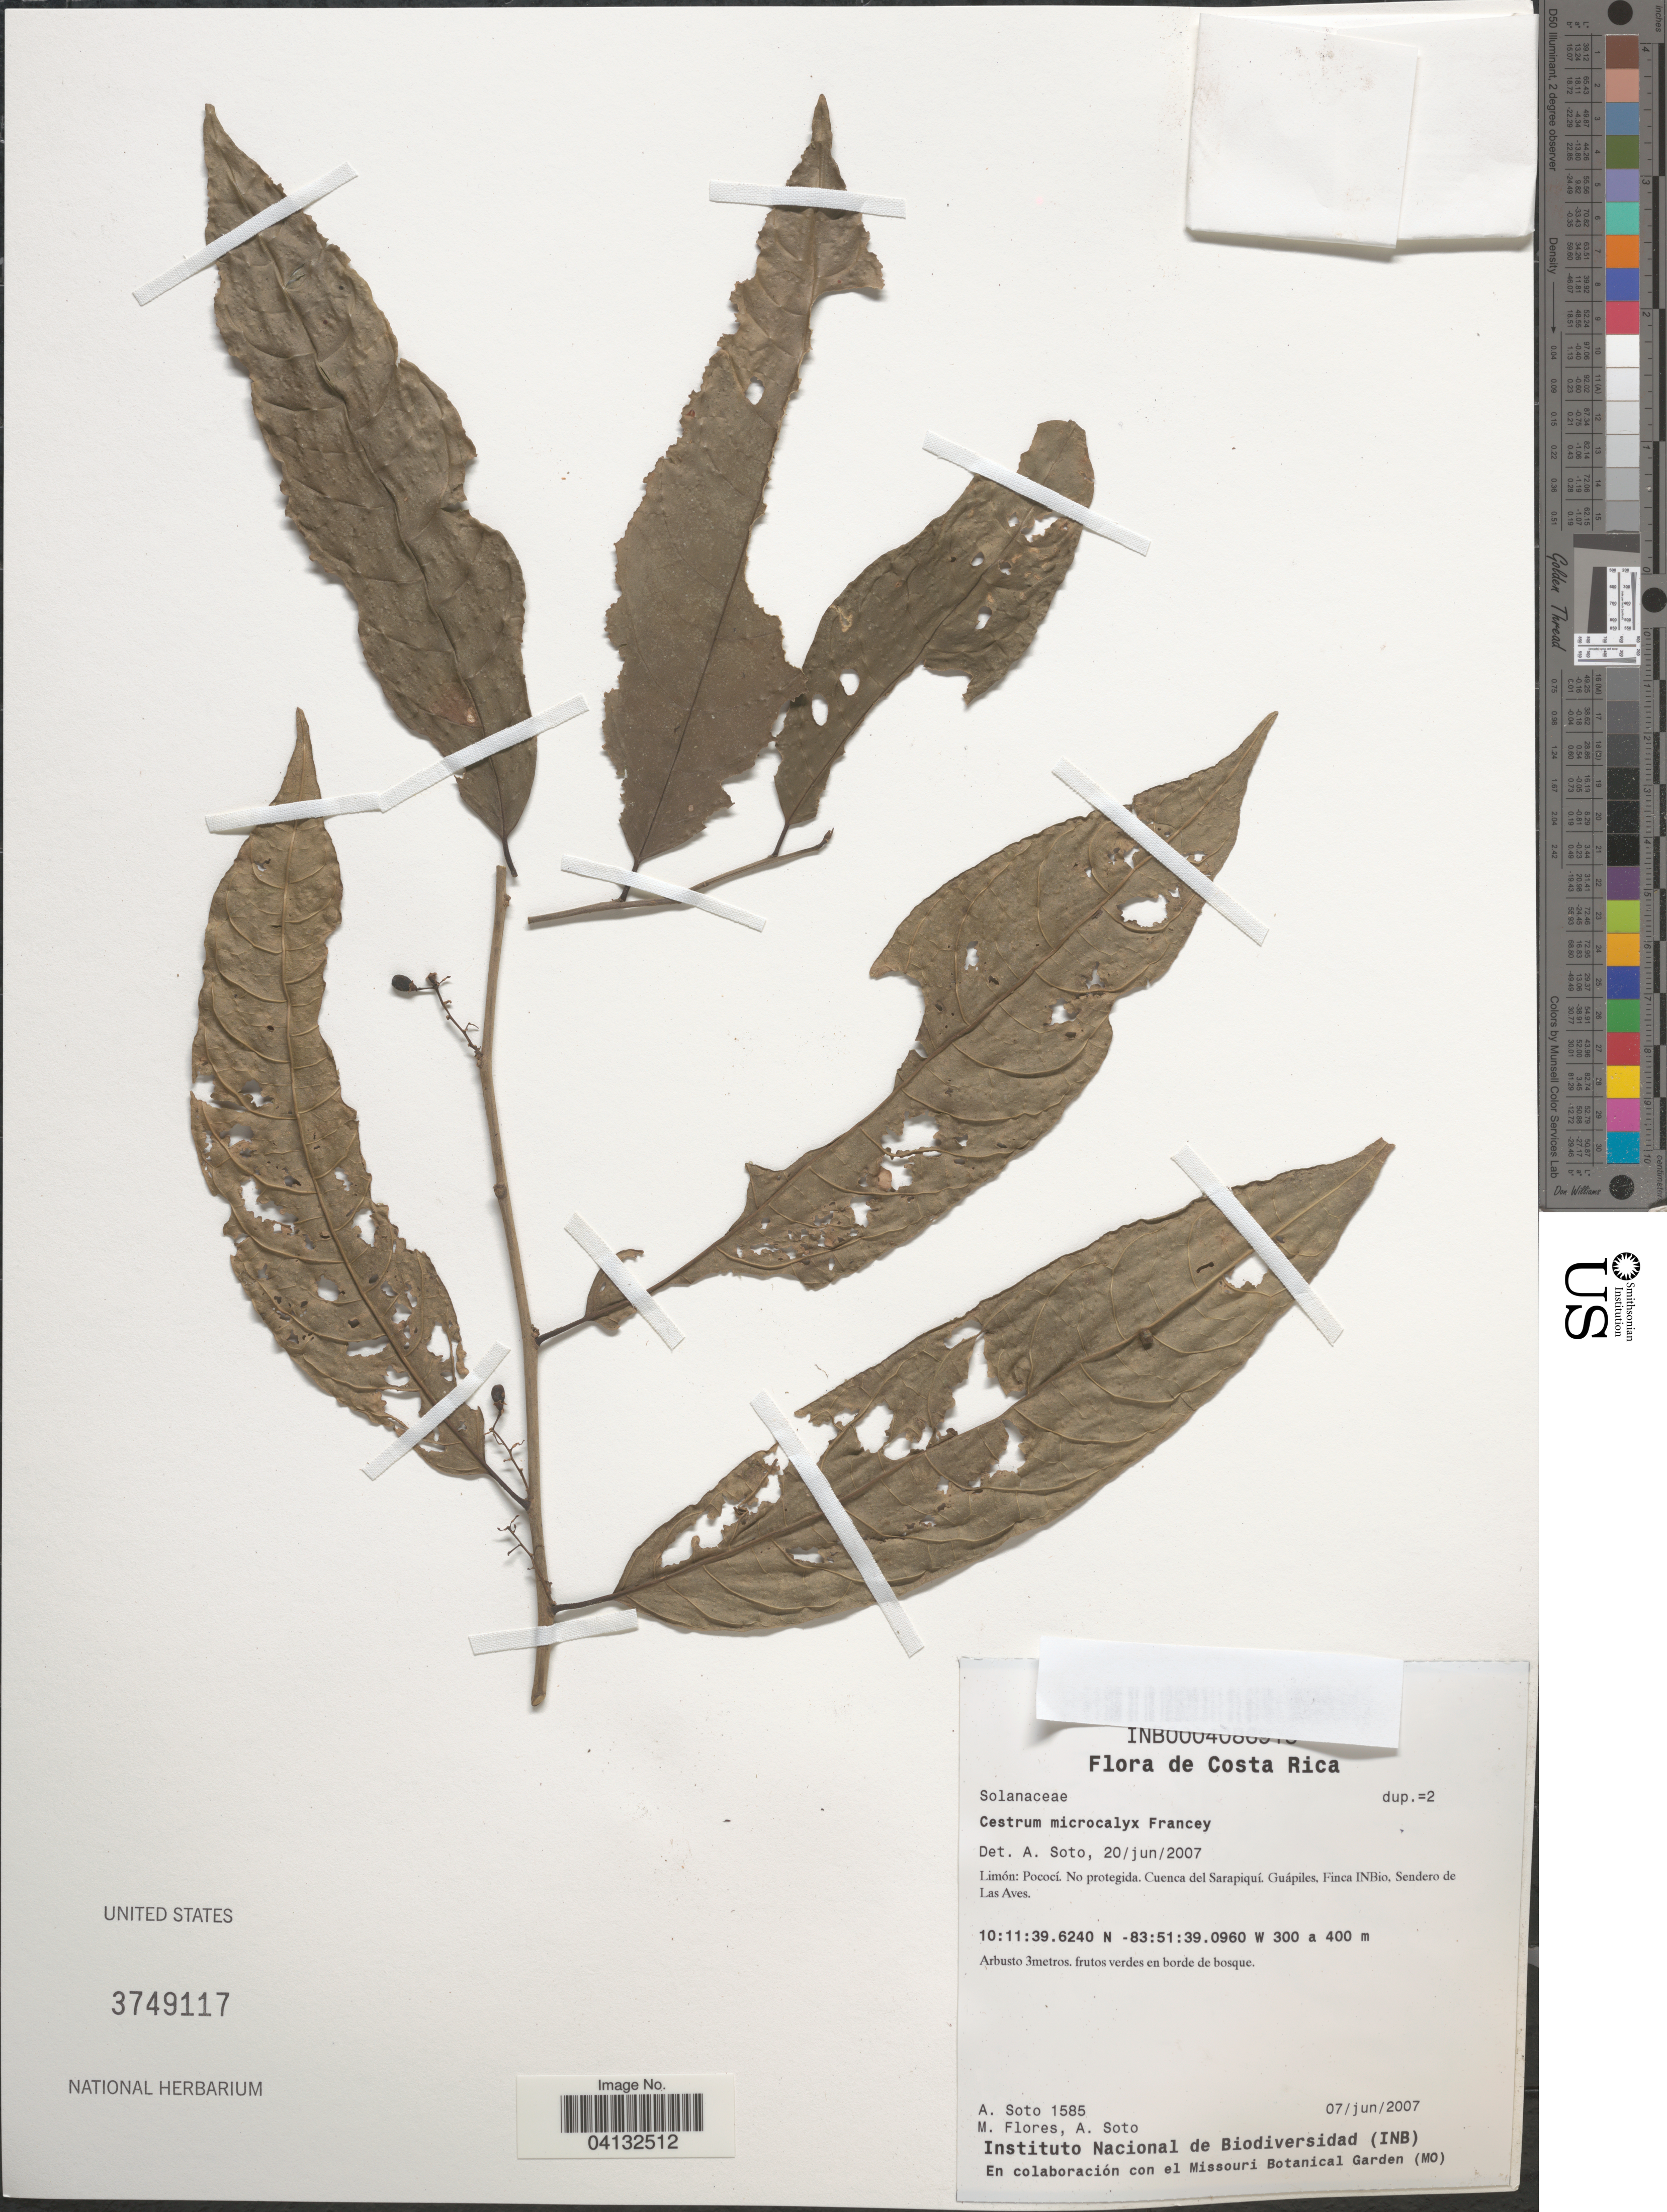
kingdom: Plantae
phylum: Tracheophyta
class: Magnoliopsida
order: Solanales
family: Solanaceae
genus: Cestrum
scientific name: Cestrum microcalyx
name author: Francey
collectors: A. Soto, M. Flores & A. Soto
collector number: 1585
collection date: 2007-06-07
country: Costa Rica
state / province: Limón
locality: Pococí. Cuenca del Sarapiquí. Guápiles, Finca INBio, Sendero de Las Aves.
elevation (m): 300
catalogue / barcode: US 3749117